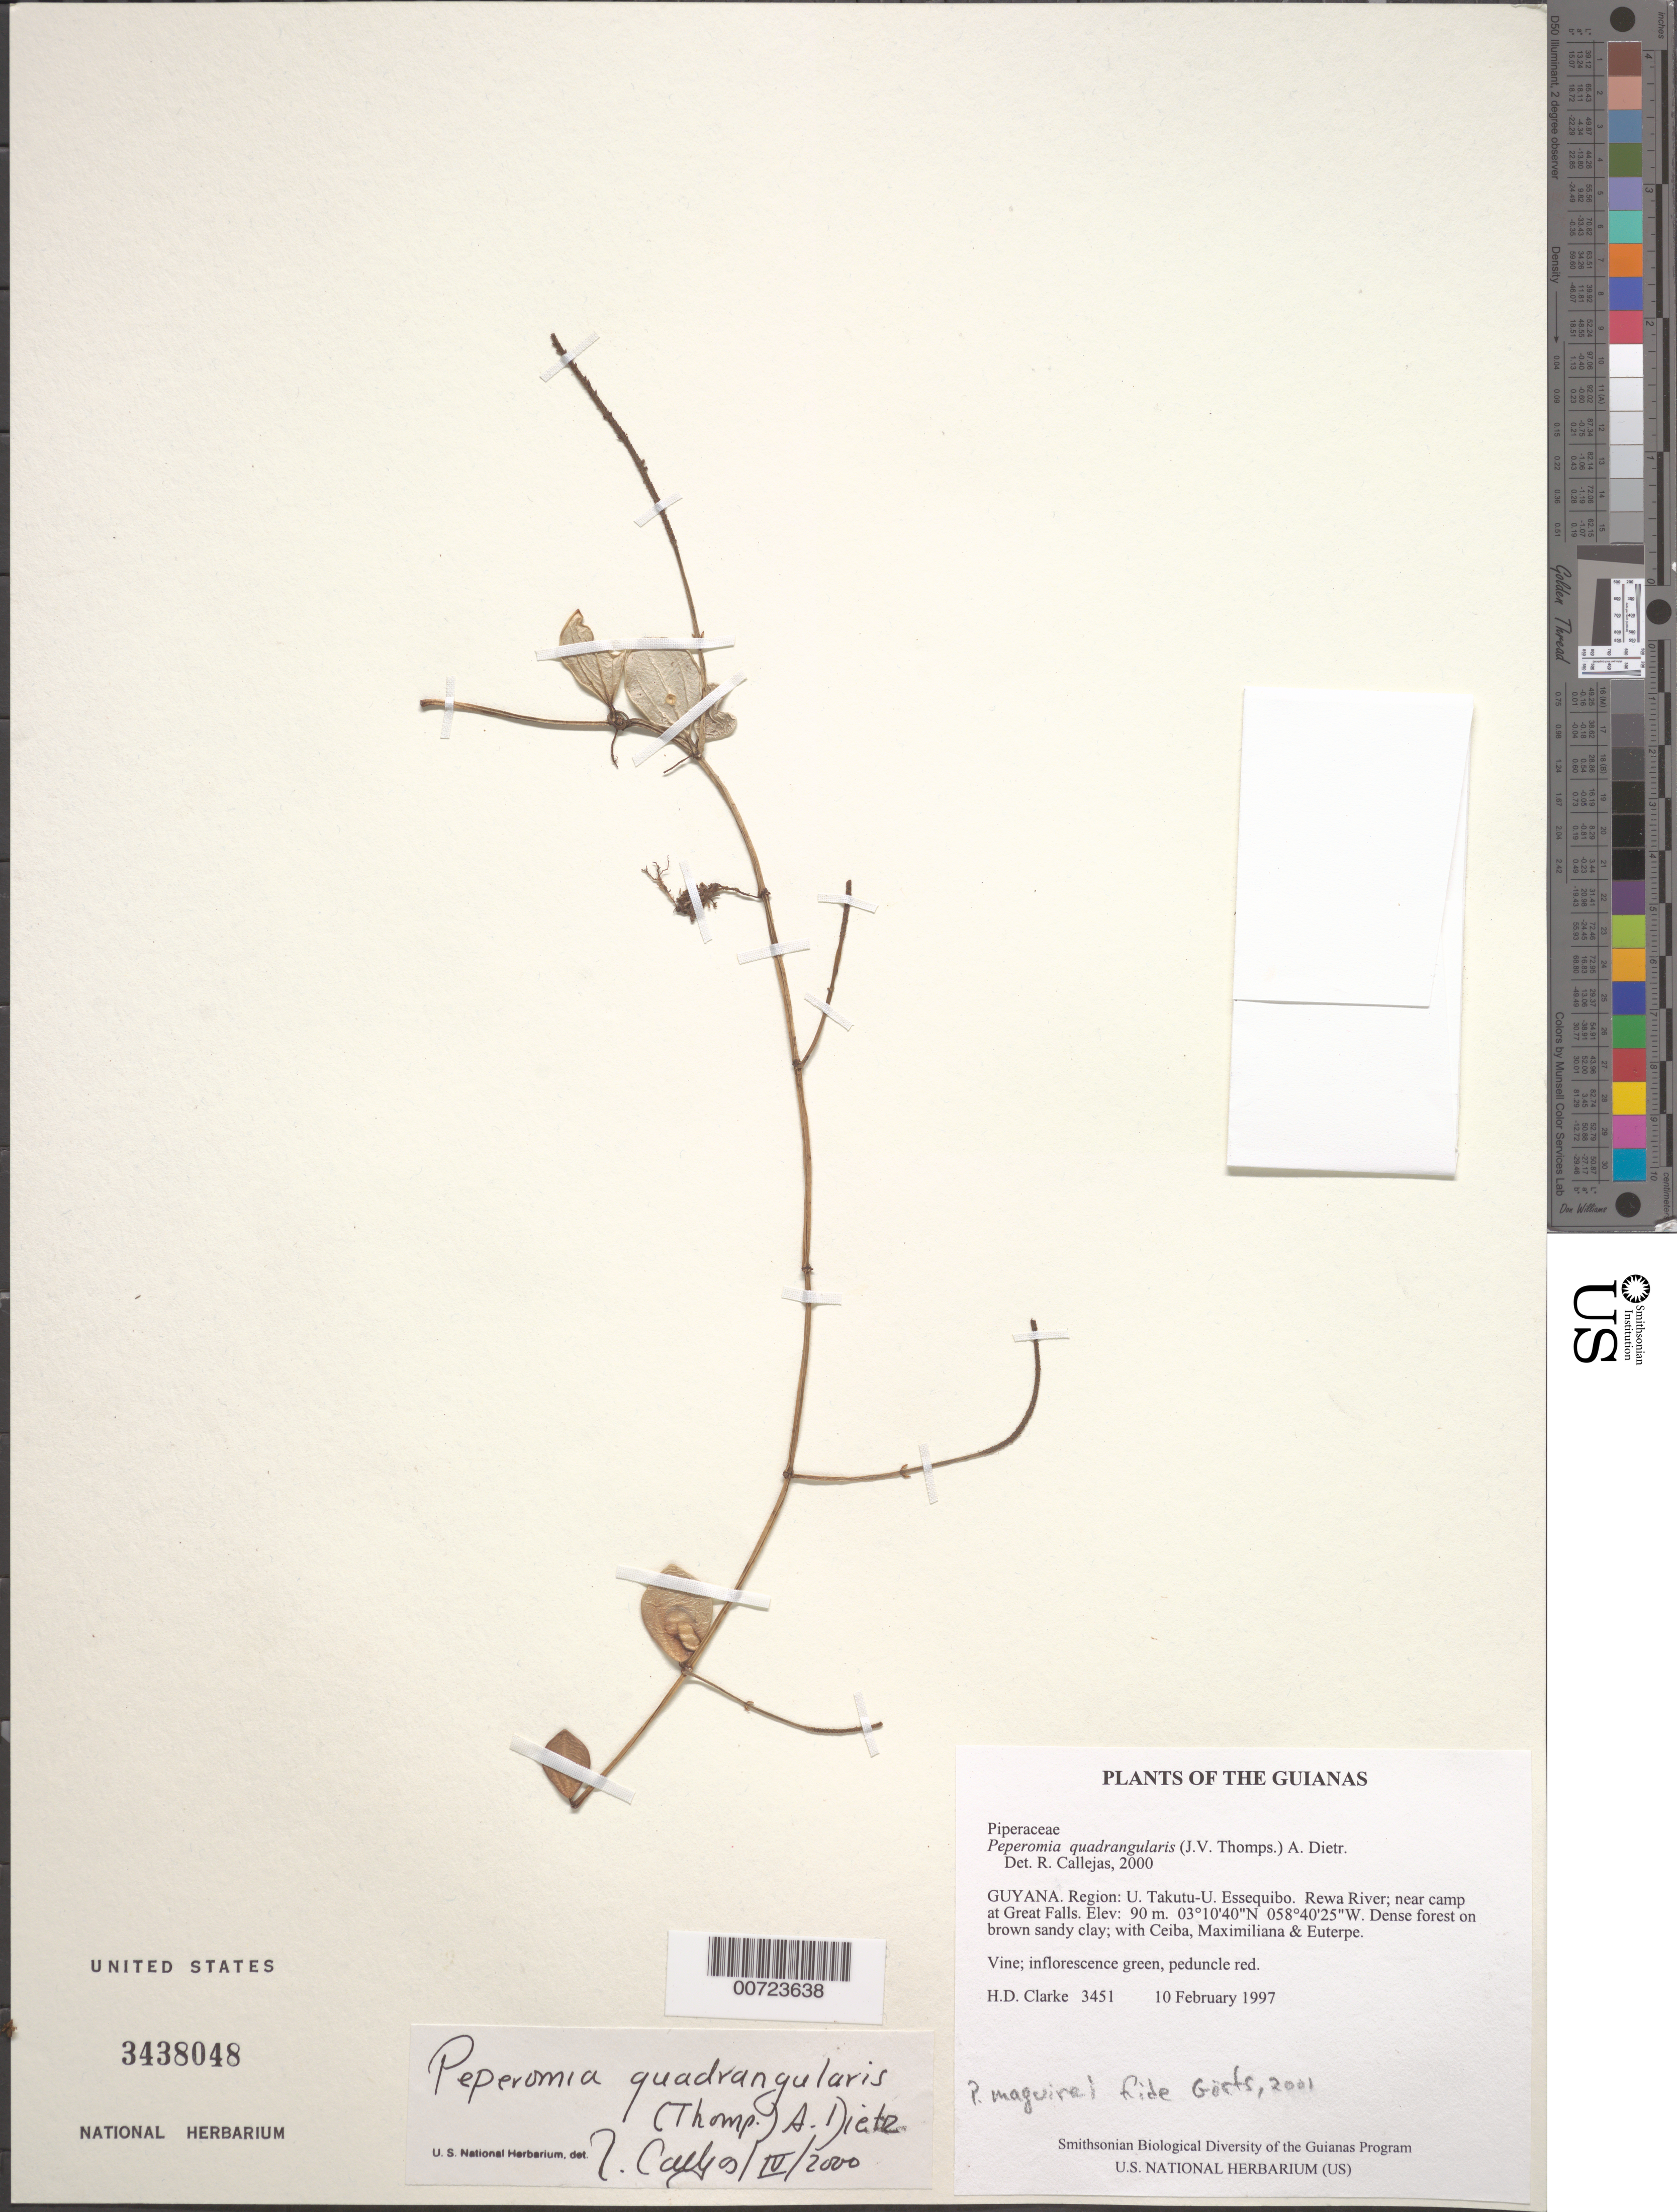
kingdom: Plantae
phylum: Tracheophyta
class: Magnoliopsida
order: Piperales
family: Piperaceae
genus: Peperomia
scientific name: Peperomia quadrangularis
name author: (J.V. Thomps.) A. Dietr.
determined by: Callejas, Ricardo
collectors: H. D. Clarke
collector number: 3451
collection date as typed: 10 February 1997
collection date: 1997-02-10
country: Guyana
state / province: U. Takutu-U. Essequibo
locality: Rewa River; near camp at Great Falls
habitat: Dense forest on brown sandy clay; with Ceiba, Maximiliana & Euterpe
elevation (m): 90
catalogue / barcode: US 3438048